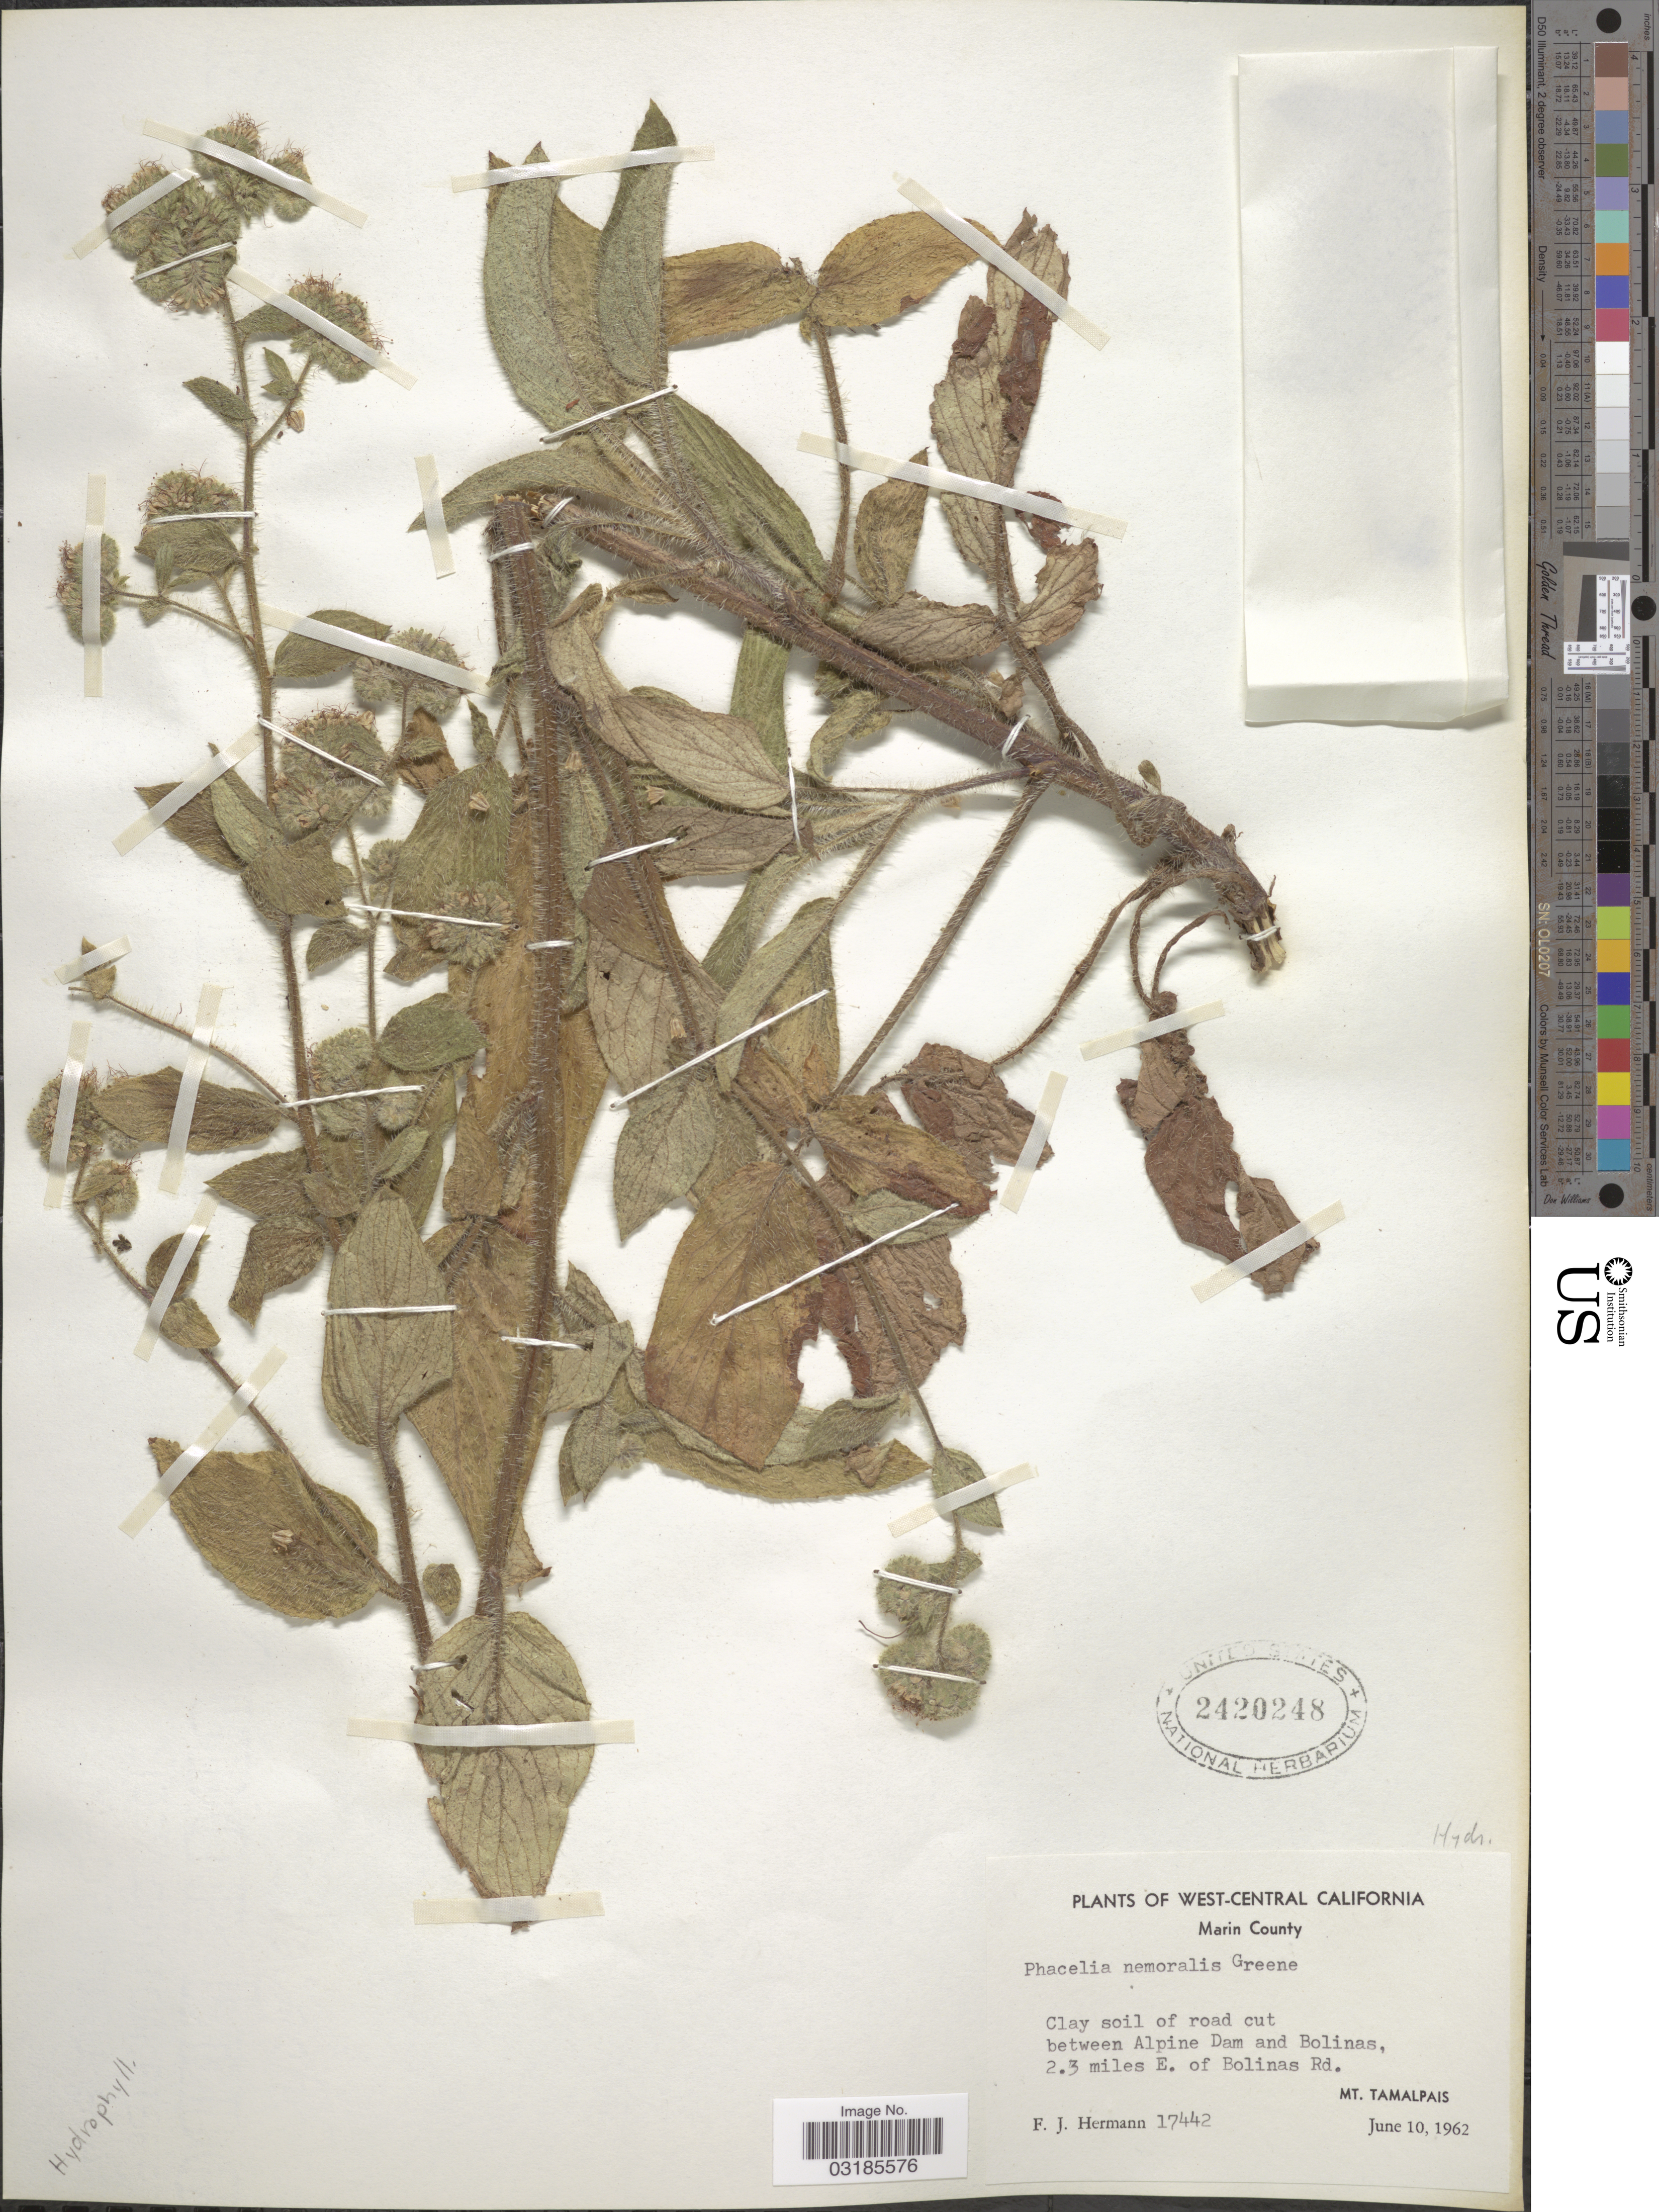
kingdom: Plantae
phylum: Tracheophyta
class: Magnoliopsida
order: Boraginales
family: Hydrophyllaceae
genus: Phacelia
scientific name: Phacelia nemoralis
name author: S.W. Greene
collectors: F. J. Hermann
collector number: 17442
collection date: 1962-06-10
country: United States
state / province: California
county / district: Marin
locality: West-Central California, Marin County, Clay soil of road cut between Alpine Dam and Bolinas, 2.3 miles E. of Bolinas Rd., Mt. Tamalpais.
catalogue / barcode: US 2420248